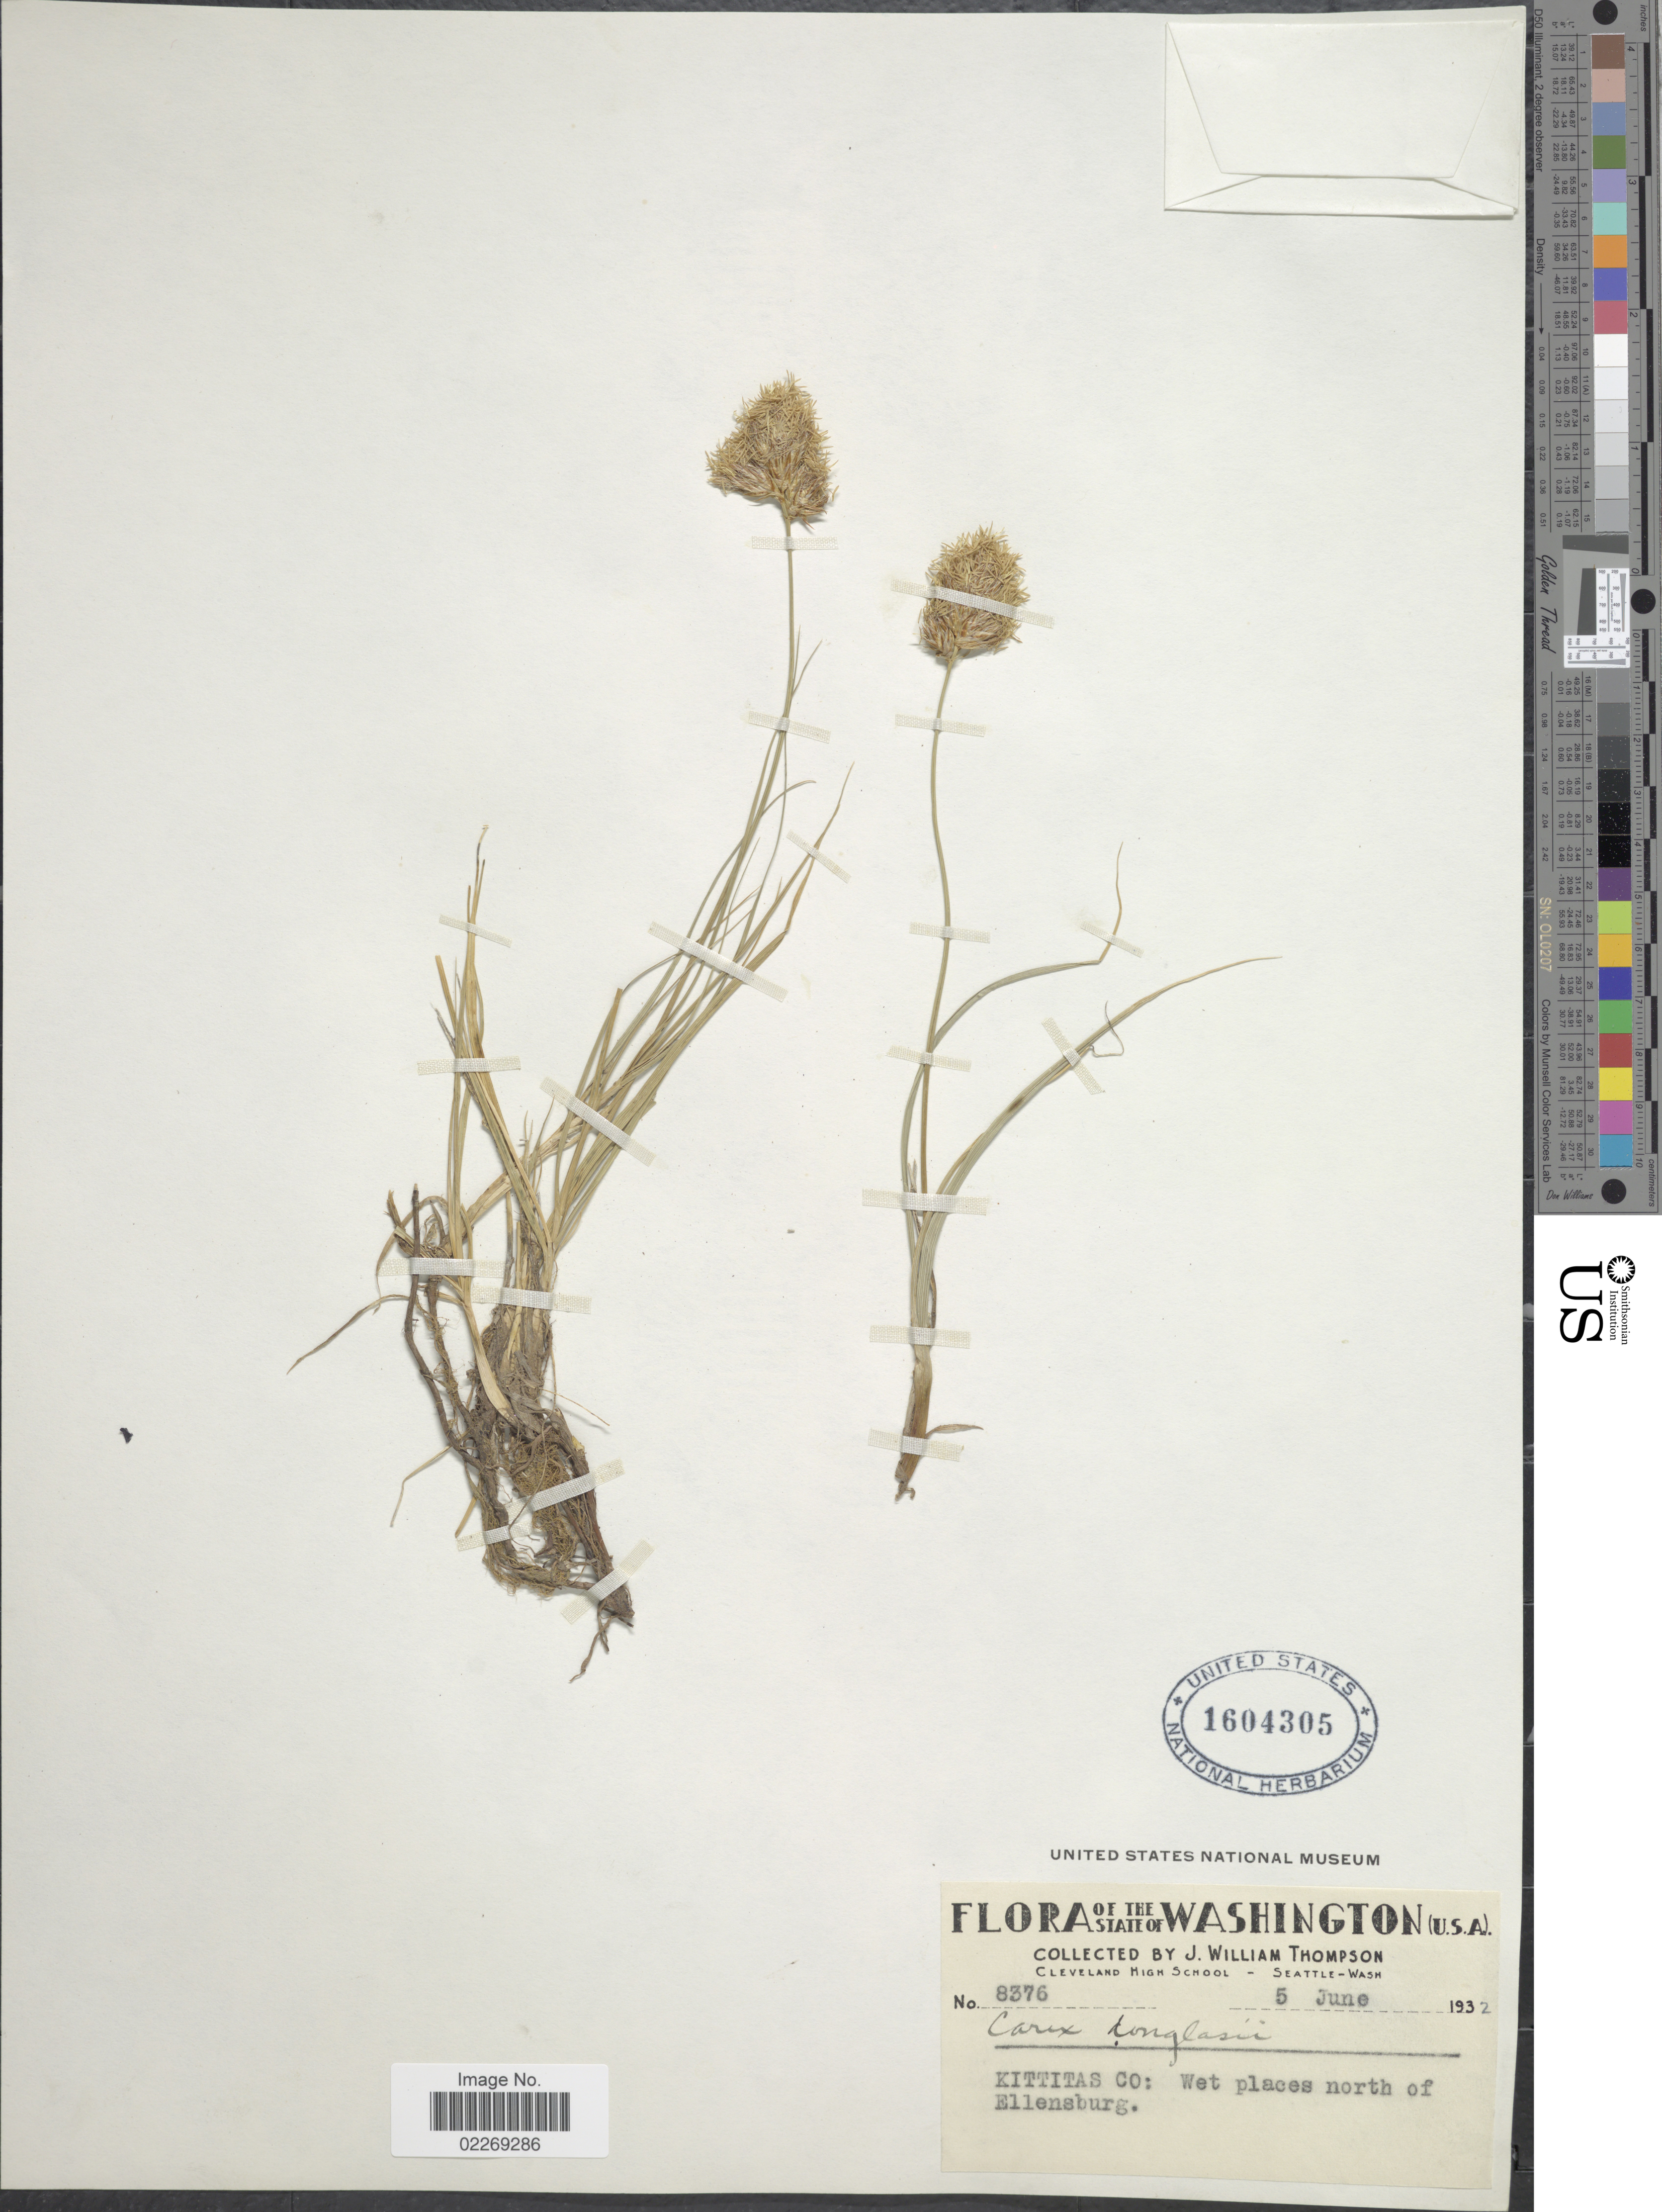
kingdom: Plantae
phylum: Tracheophyta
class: Liliopsida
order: Poales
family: Cyperaceae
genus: Carex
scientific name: Carex douglasii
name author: Boott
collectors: J. W. Thompson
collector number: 8376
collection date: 1932-06-05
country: United States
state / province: Washington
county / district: Kittitas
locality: Kittitas Co: Wet places north of Ellensburg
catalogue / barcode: US 1604305